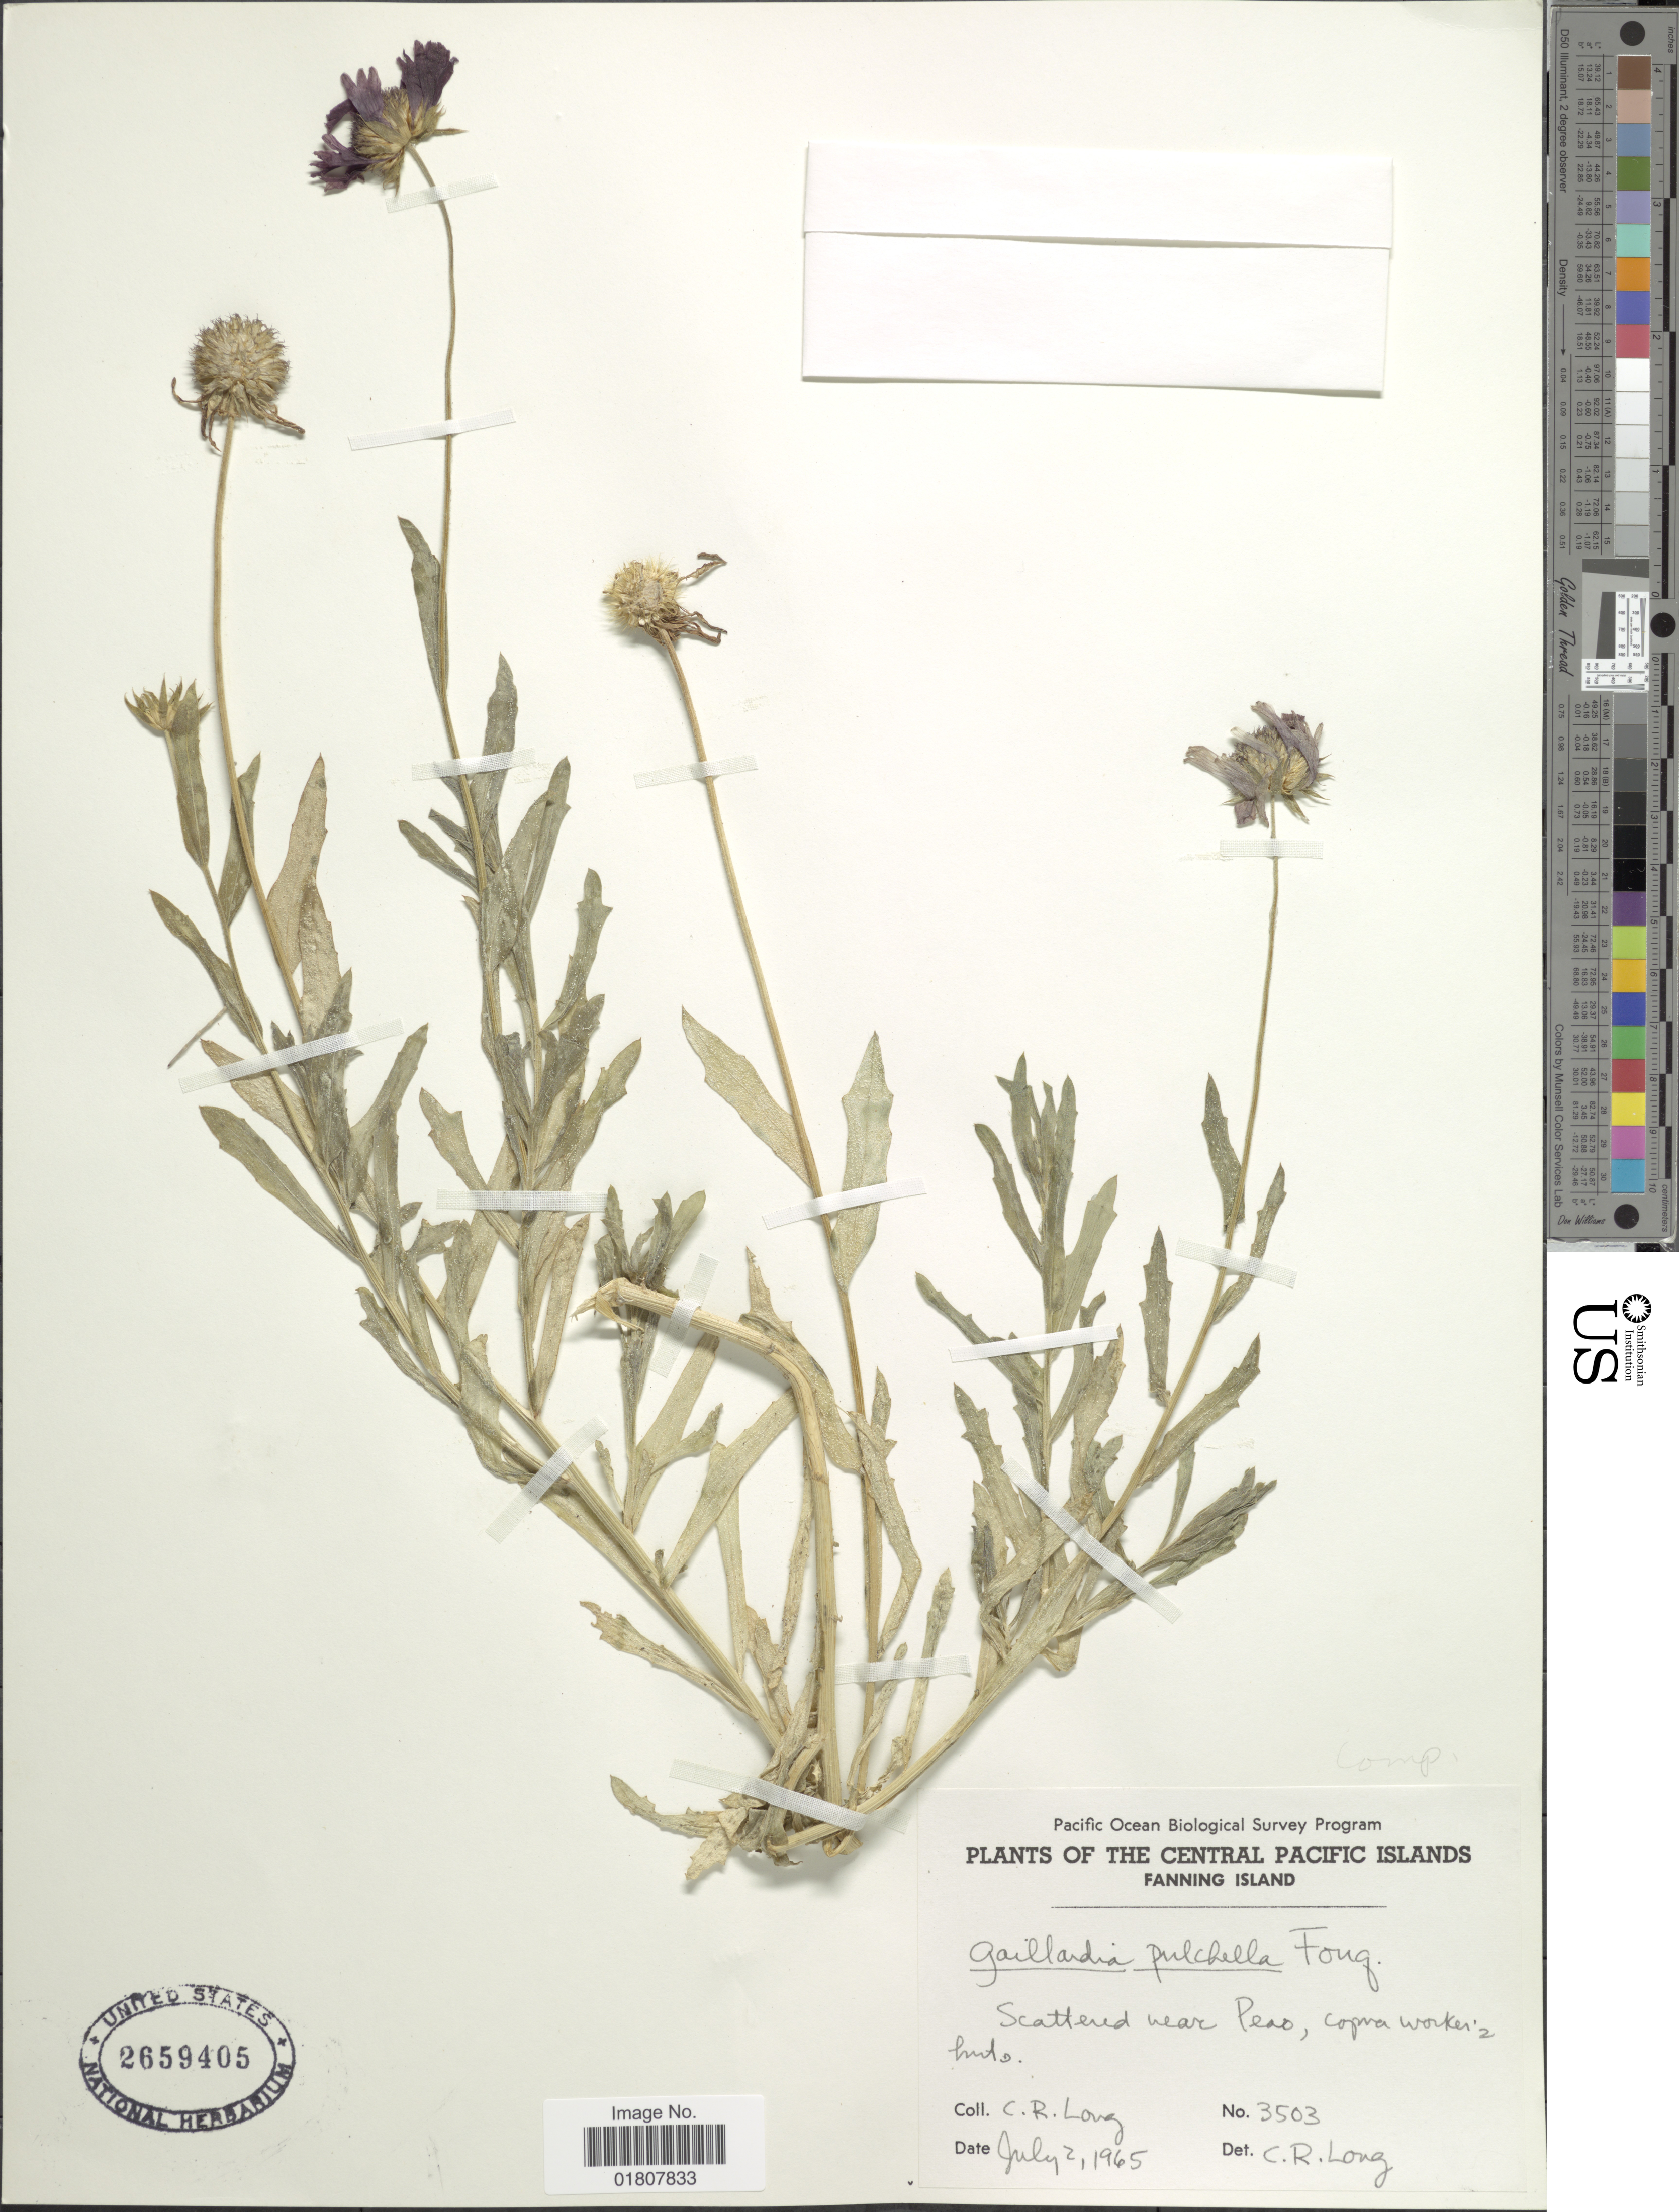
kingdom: Plantae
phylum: Tracheophyta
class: Magnoliopsida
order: Asterales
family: Asteraceae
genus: Gaillardia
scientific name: Gaillardia pulchella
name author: Foug.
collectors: C. R. Long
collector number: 3503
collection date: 1965-07-02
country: Kiribati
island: Fanning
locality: Central Pacific Islands, Fanning Island, near Peso, Copra worker's huts [interpreted]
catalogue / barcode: US 2659405